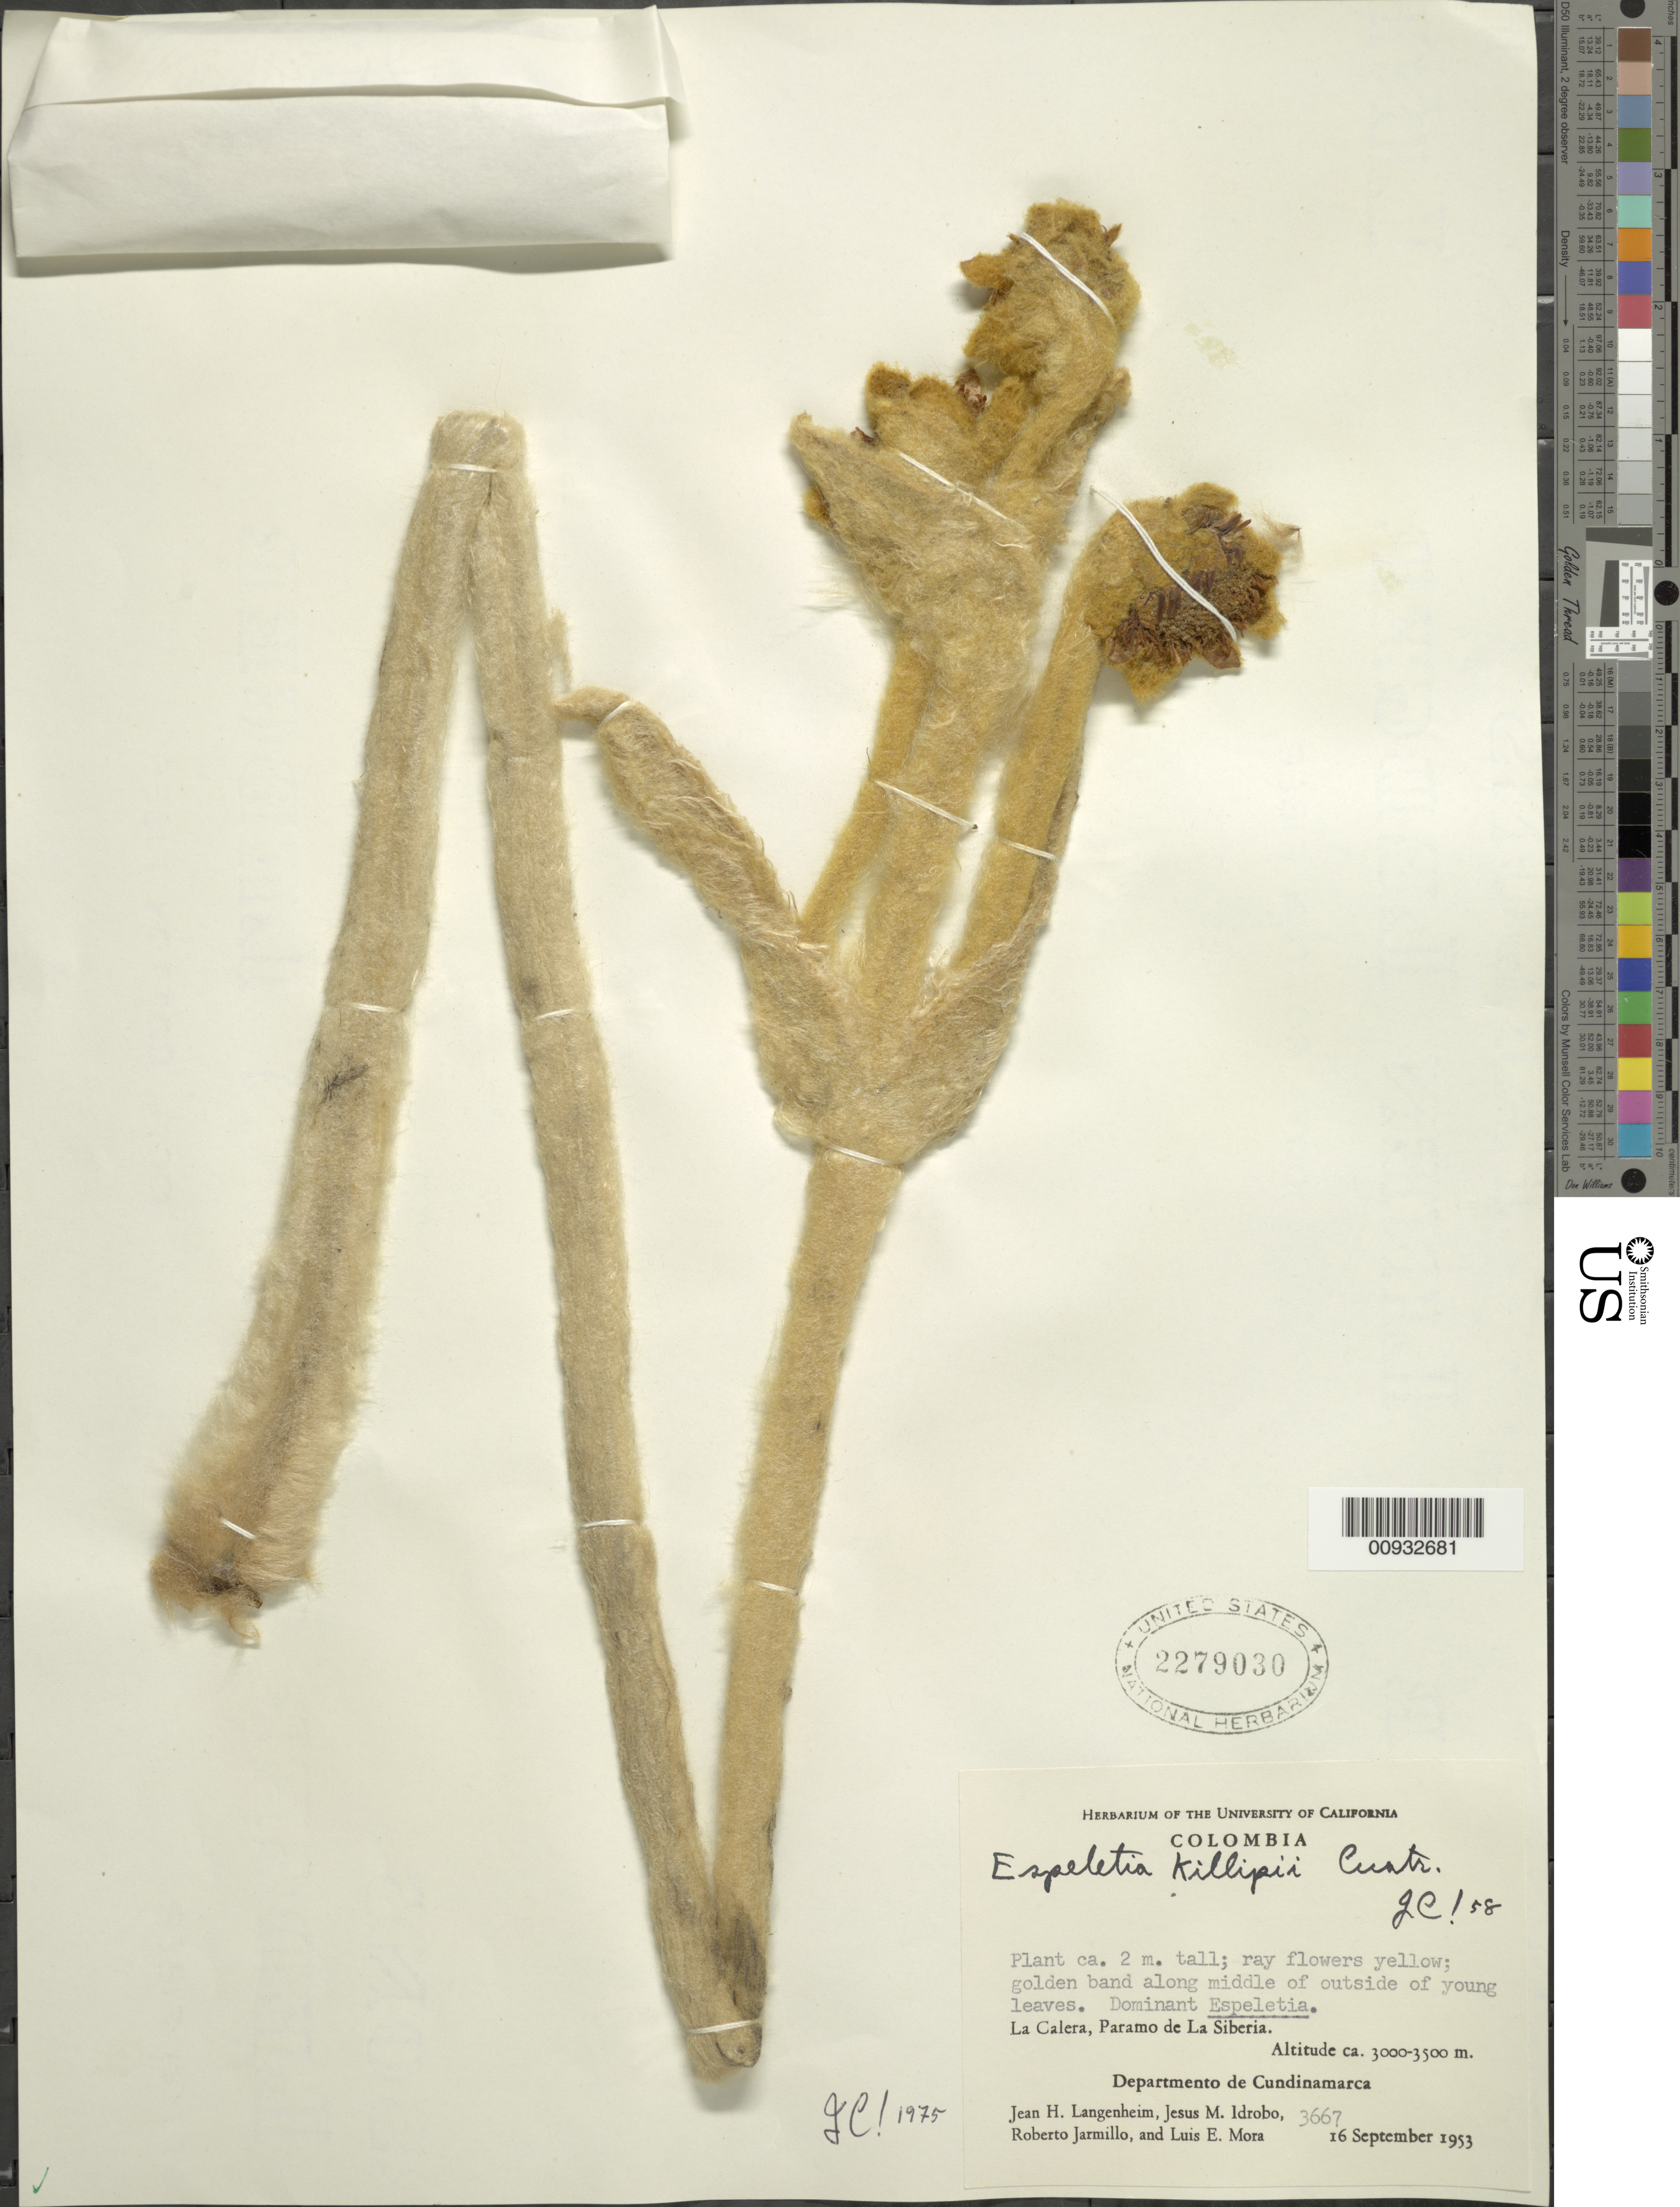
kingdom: Plantae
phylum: Tracheophyta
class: Magnoliopsida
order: Asterales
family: Asteraceae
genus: Espeletia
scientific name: Espeletia killipii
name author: Cuatrec.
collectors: J. H. Langenheim, J. M. Idrobo, R. Jaramillo M. & L. E. Mora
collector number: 3667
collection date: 1953-09-16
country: Colombia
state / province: Cundinamarca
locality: La Calera, Paramo de La Siberia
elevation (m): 3000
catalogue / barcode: US 2279030